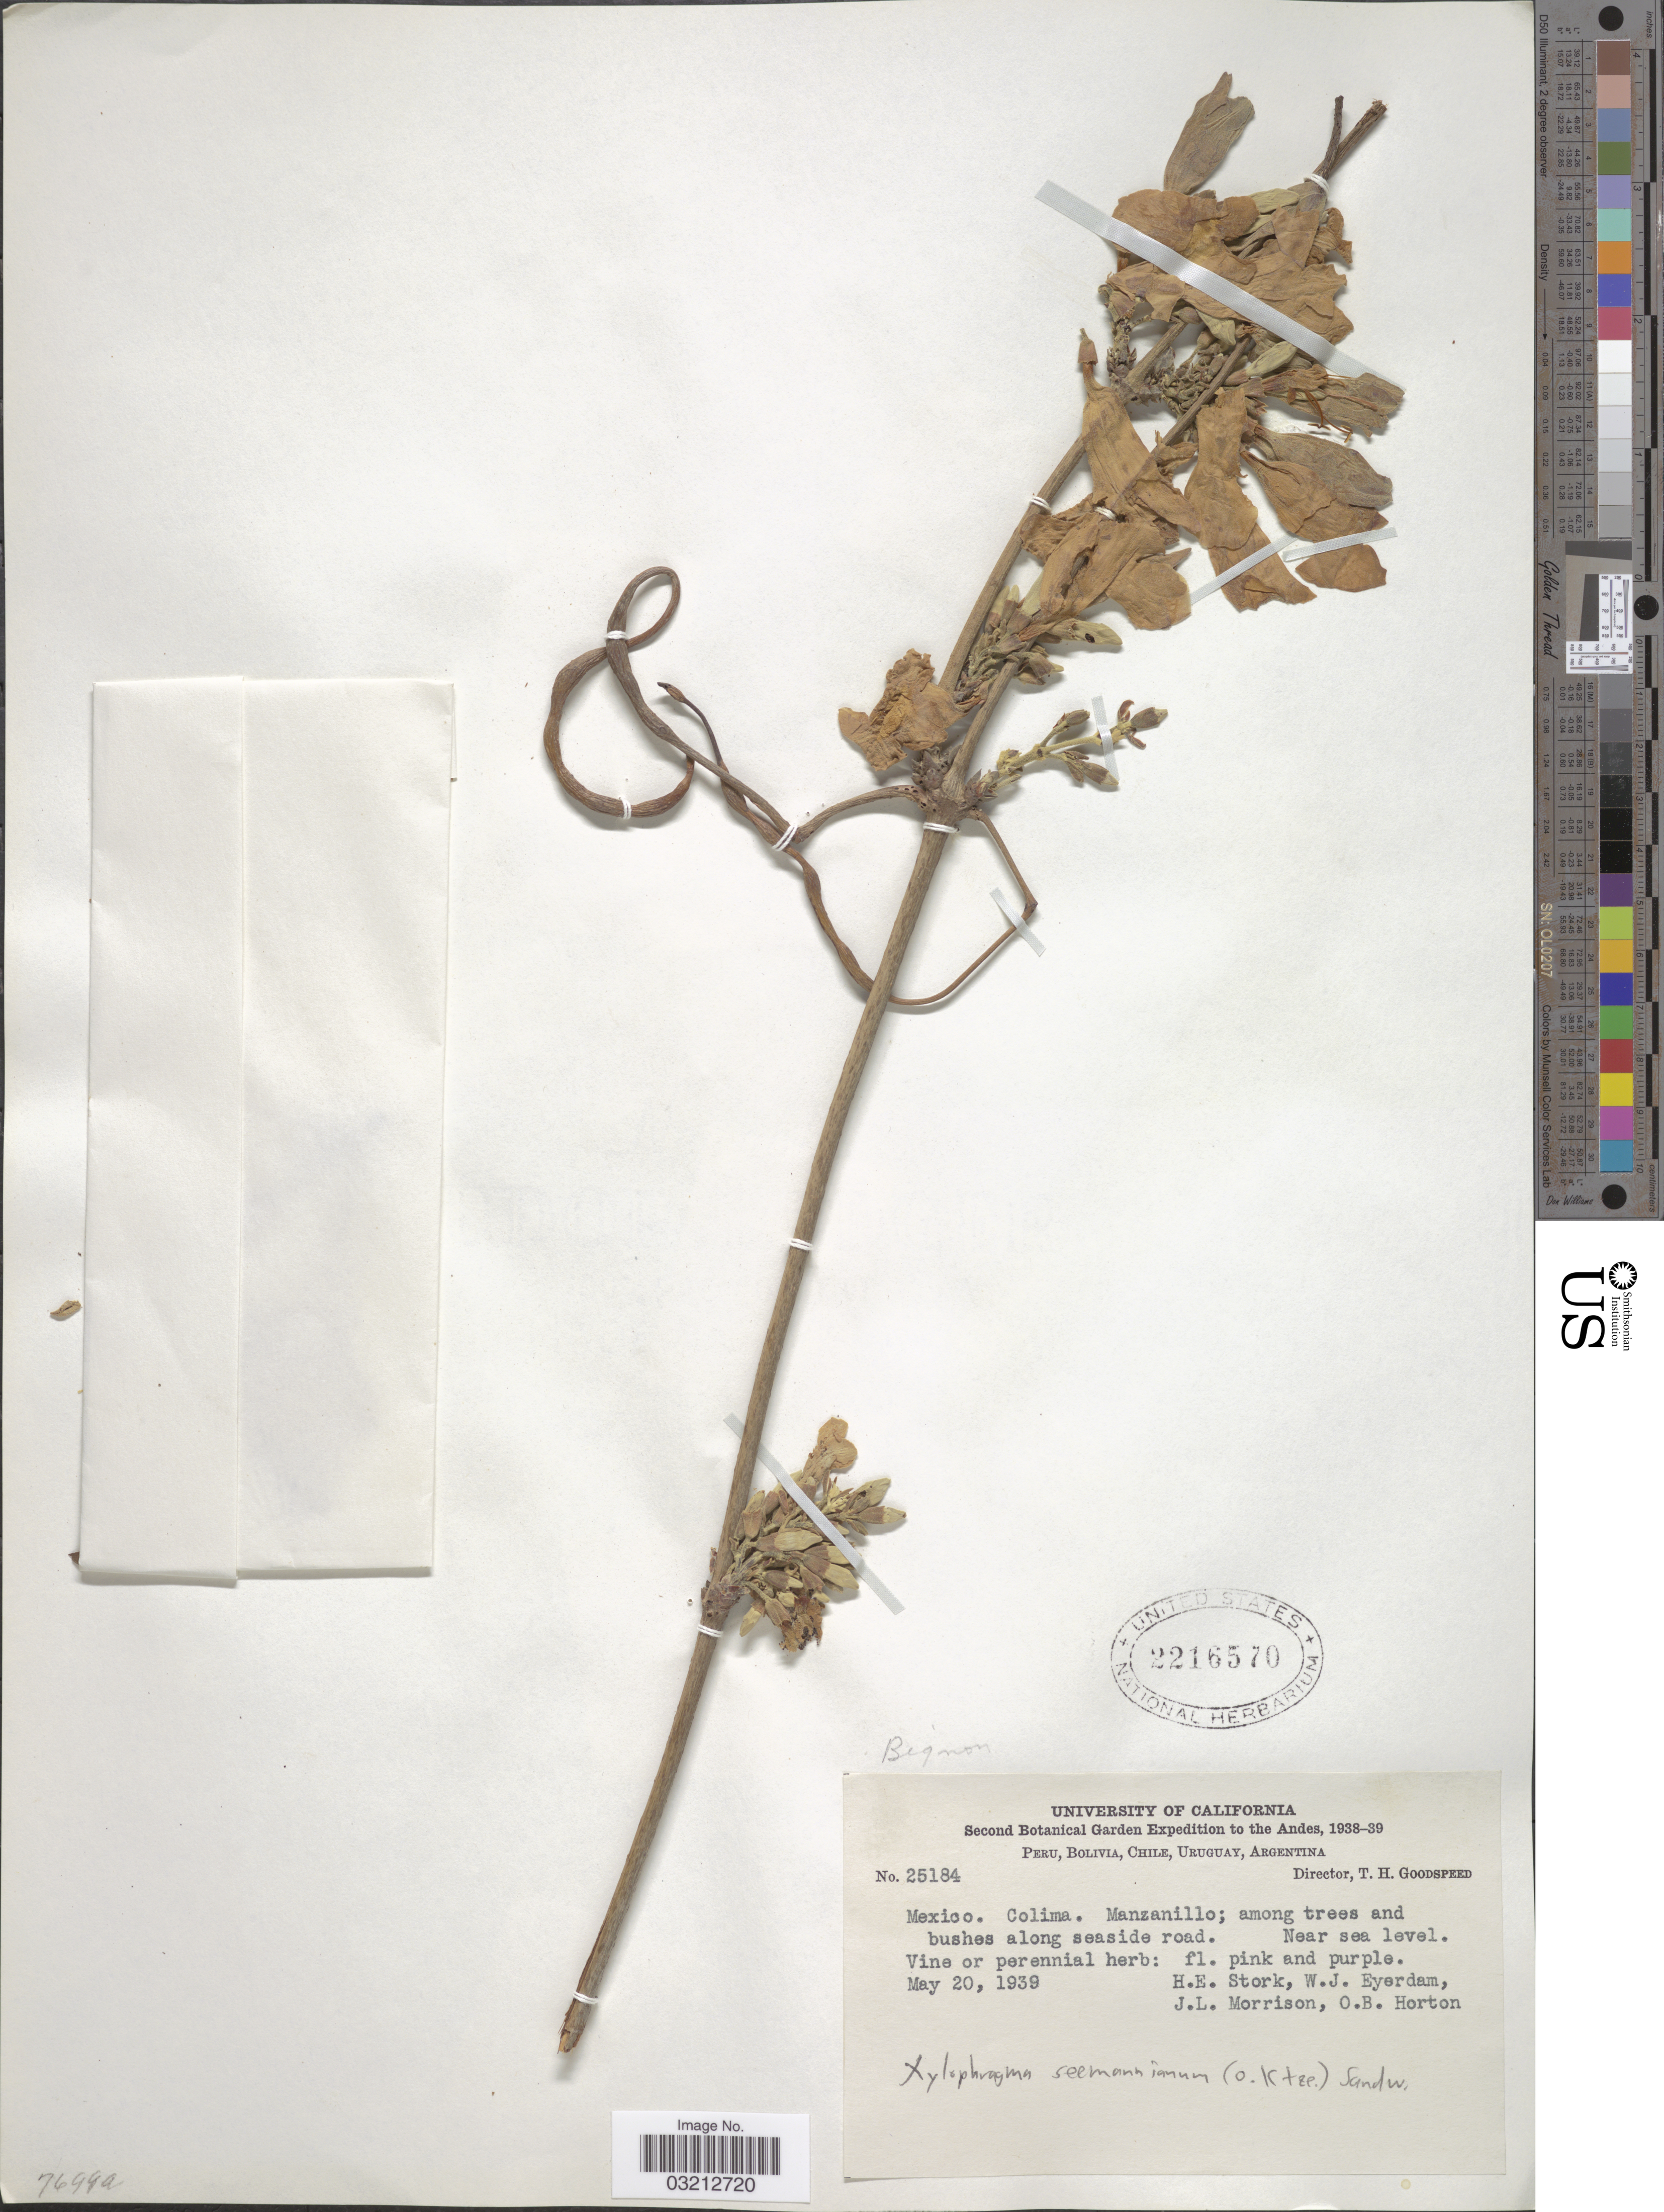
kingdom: Plantae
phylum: Tracheophyta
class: Magnoliopsida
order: Lamiales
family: Bignoniaceae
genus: Xylophragma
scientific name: Xylophragma seemannianum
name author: (Kuntze) Sandwith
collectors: H. E. Stork, W. J. Eyerdam, J. Morrison & O. B. Horton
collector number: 25184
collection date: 1939-05-20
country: Mexico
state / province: Colima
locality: The Andes. Manzanillo; among trees and bushes along seaside road.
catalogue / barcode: US 2216570